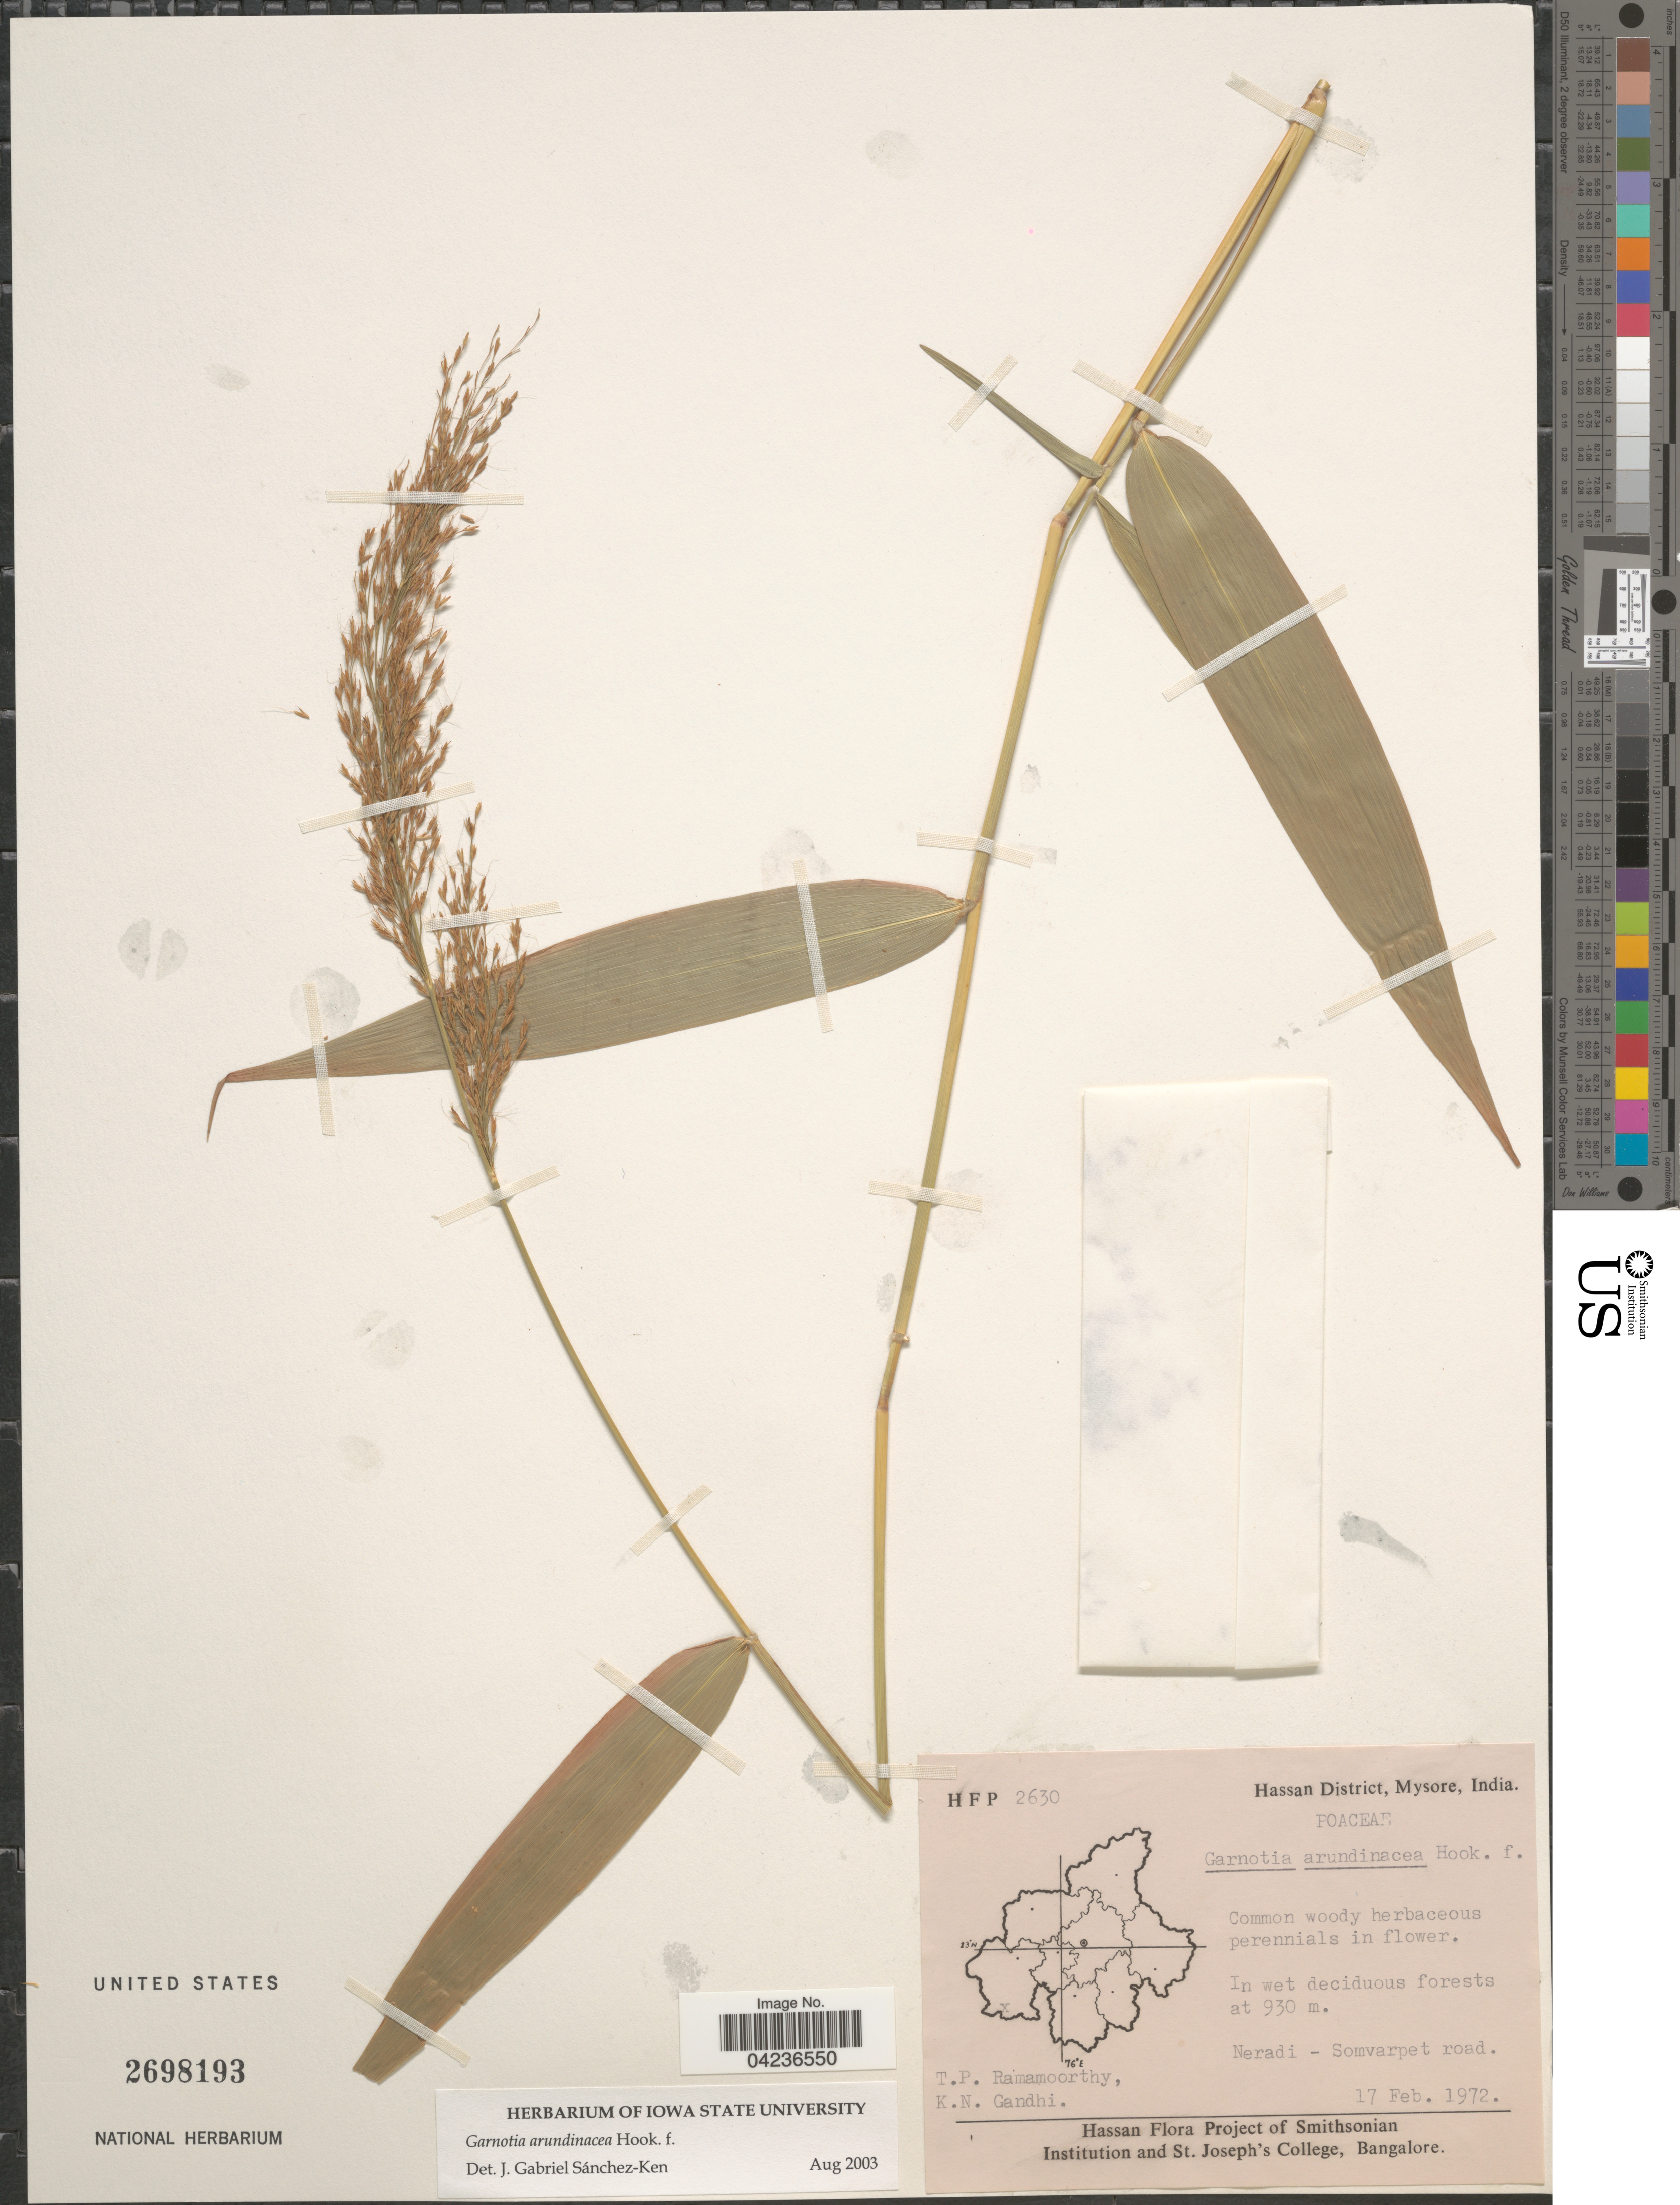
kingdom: Plantae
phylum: Tracheophyta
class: Liliopsida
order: Poales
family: Poaceae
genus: Garnotia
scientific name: Garnotia arundinacea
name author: Hook. f.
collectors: T. P. Ramamoorthy & K. N. Gandhi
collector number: HFP2630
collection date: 1972-02-17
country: India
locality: Hassan District, Mysore. Neradi - Somvarpet road.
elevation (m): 930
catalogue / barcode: US 2698193